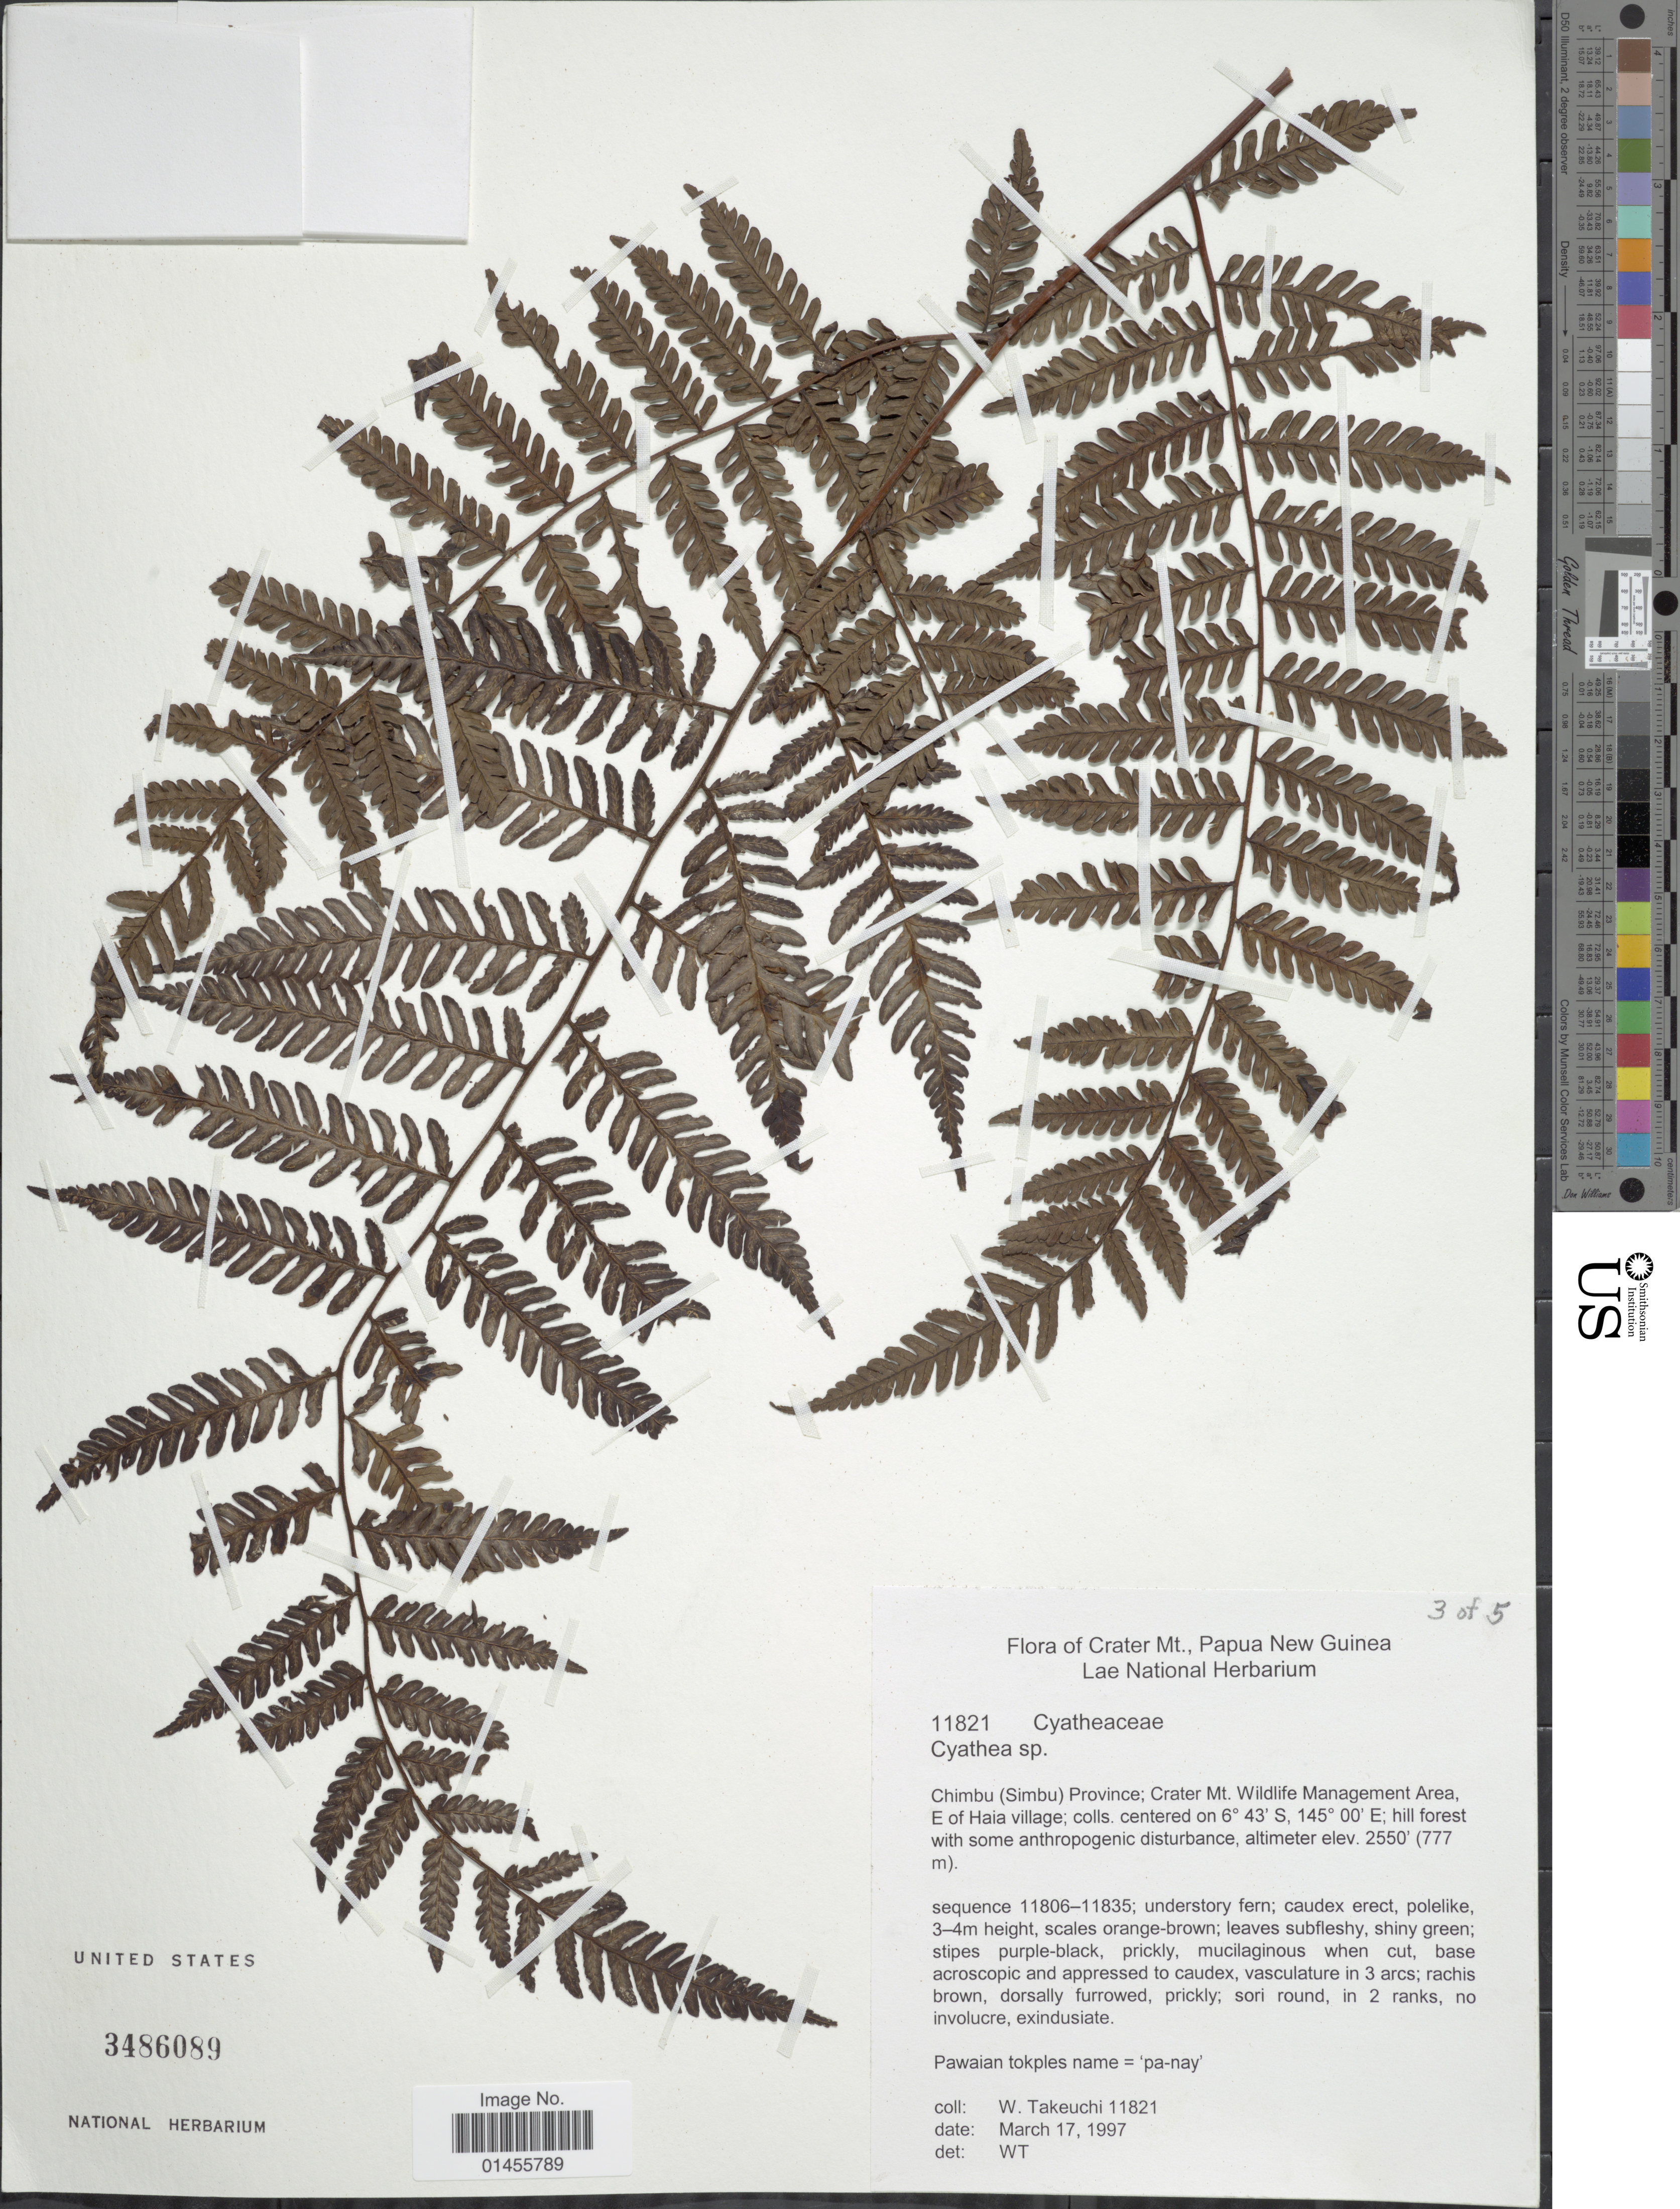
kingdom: Plantae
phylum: Tracheophyta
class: Polypodiopsida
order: Cyatheales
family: Cyatheaceae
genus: Alsophila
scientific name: Alsophila sp.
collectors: W. Takeuchi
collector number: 11821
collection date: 1997-03-17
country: Papua New Guinea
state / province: Chimbu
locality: Chimbu (Simbu) Province; crater Mt. Wildlife Management Area, E. of Haia village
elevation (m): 777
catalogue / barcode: US 3486089